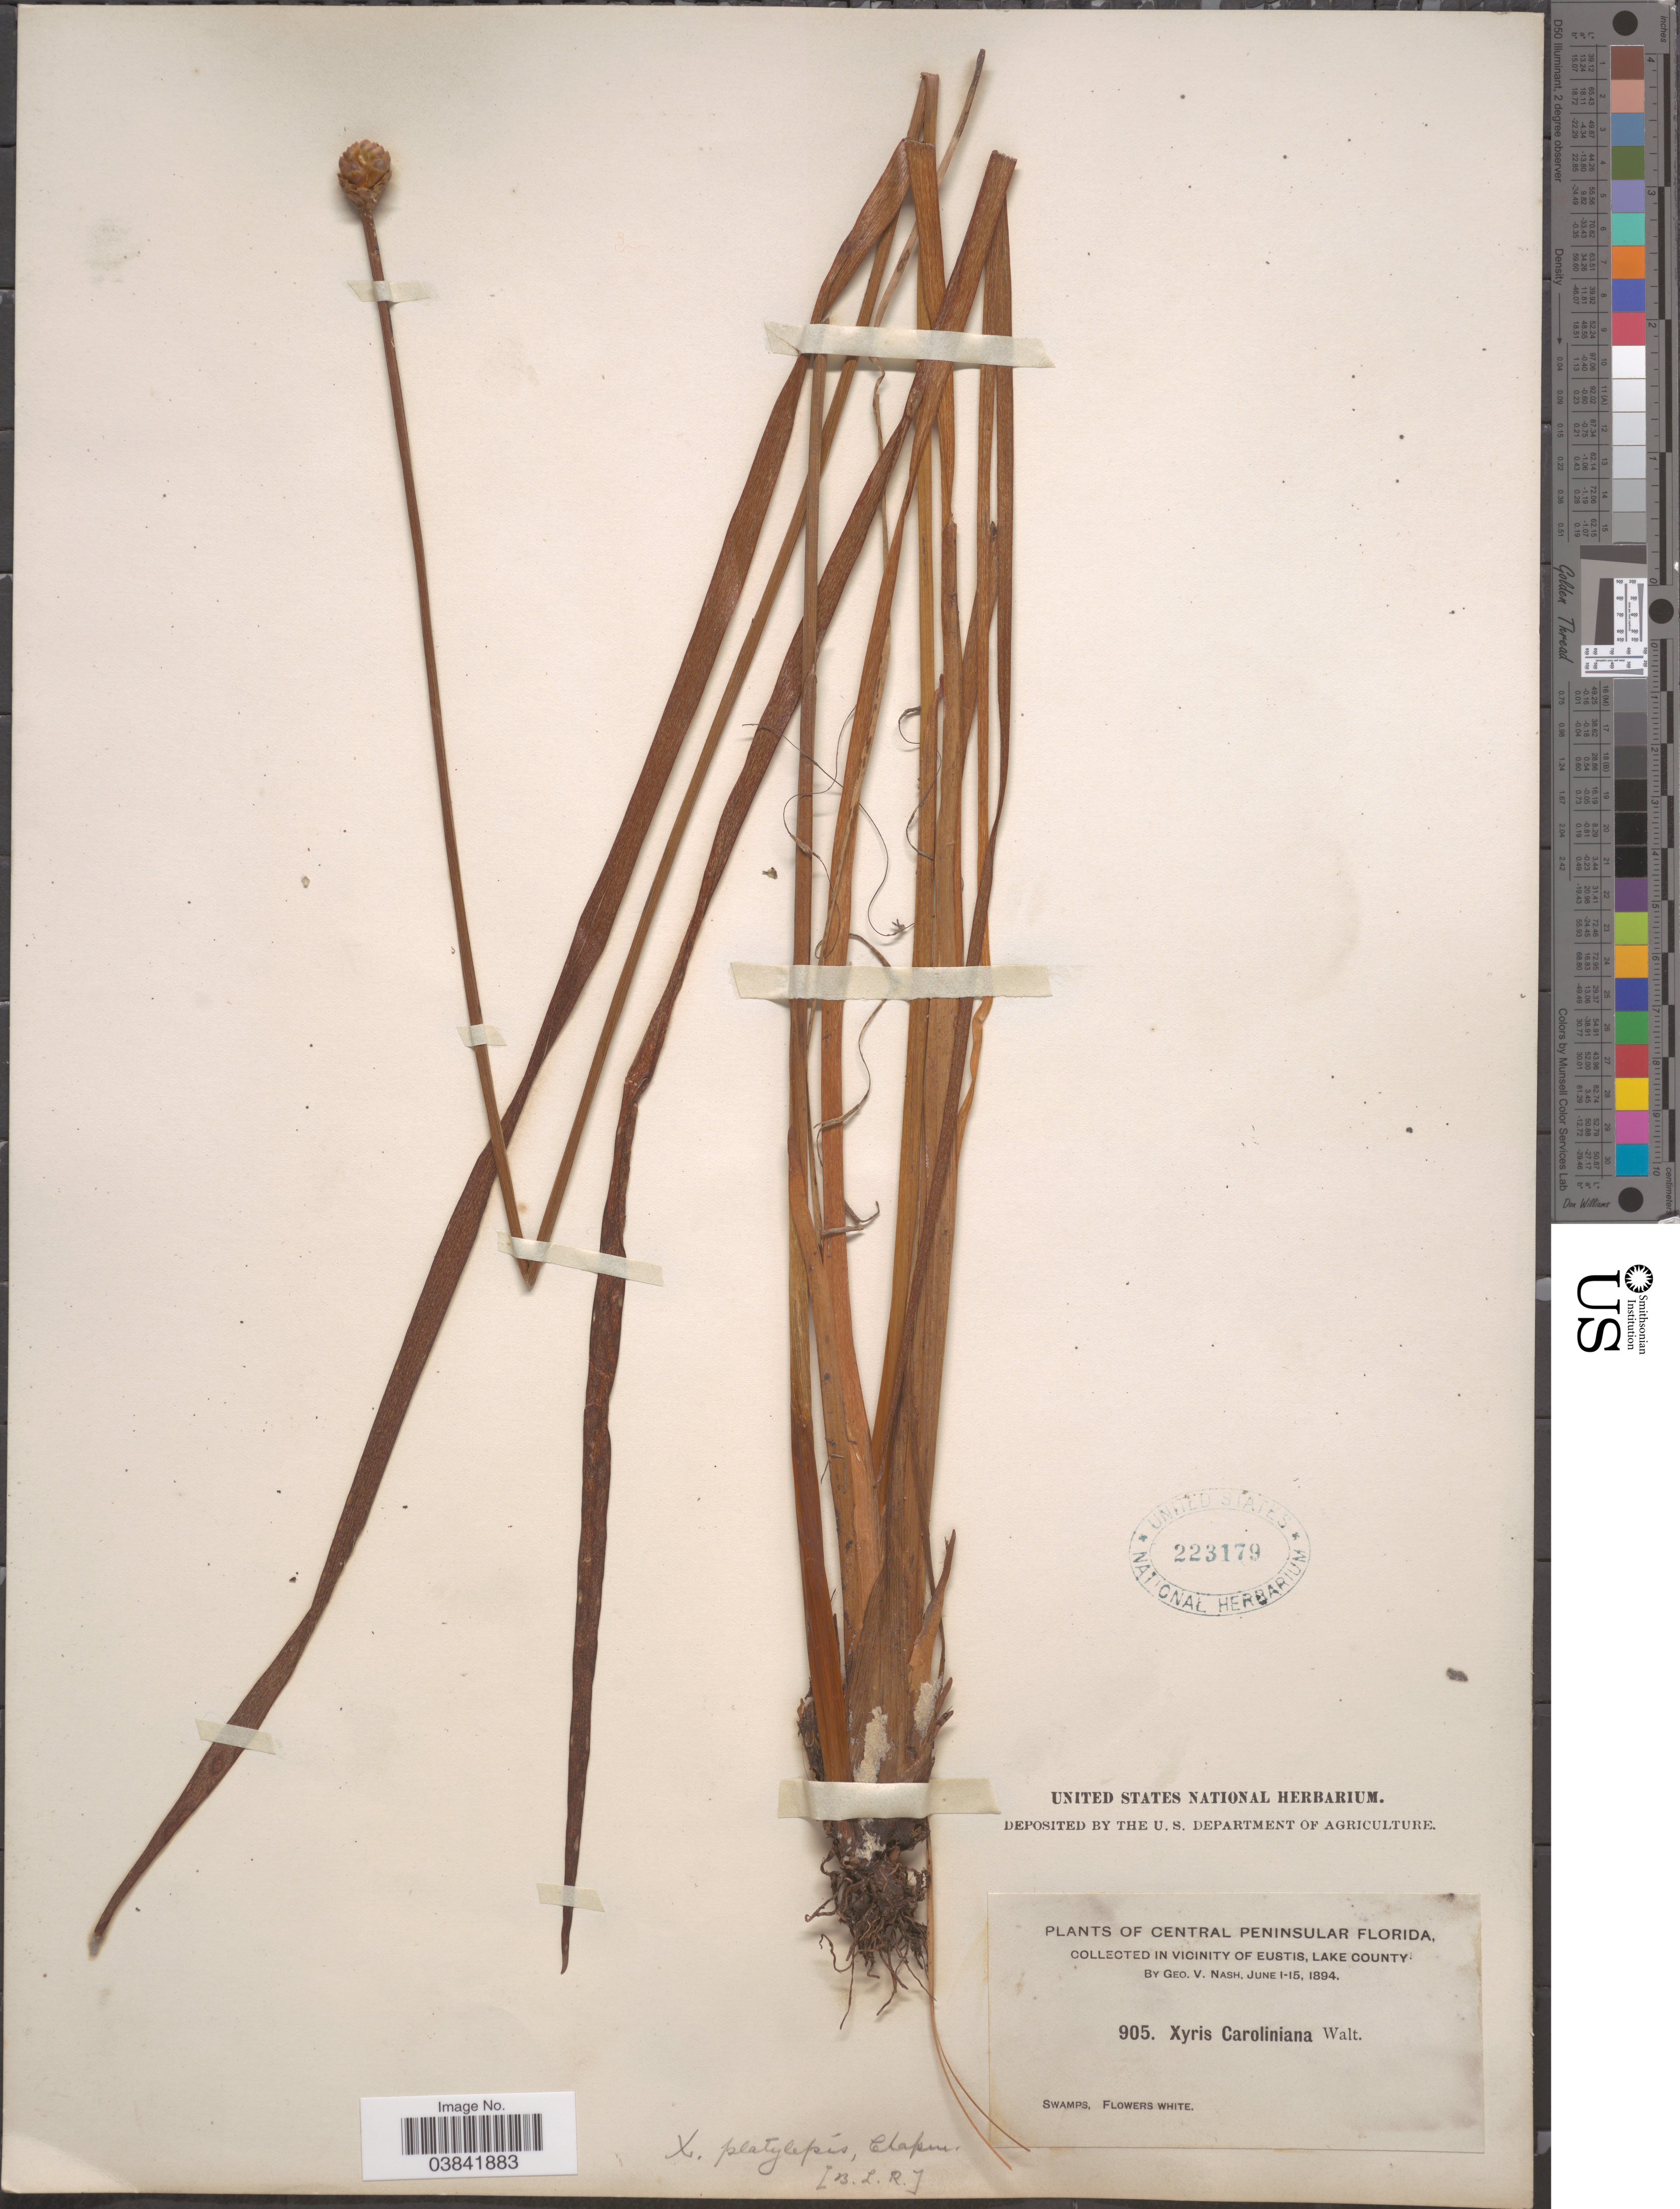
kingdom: Plantae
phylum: Tracheophyta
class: Liliopsida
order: Poales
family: Xyridaceae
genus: Xyris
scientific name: Xyris platylepis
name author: Chapm.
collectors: G. V. Nash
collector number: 905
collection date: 1894-06-01/1894-06-15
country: United States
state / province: Florida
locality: Central Peninsular Florida, in vicinity of Eutis, Lake County.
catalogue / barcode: US 223179